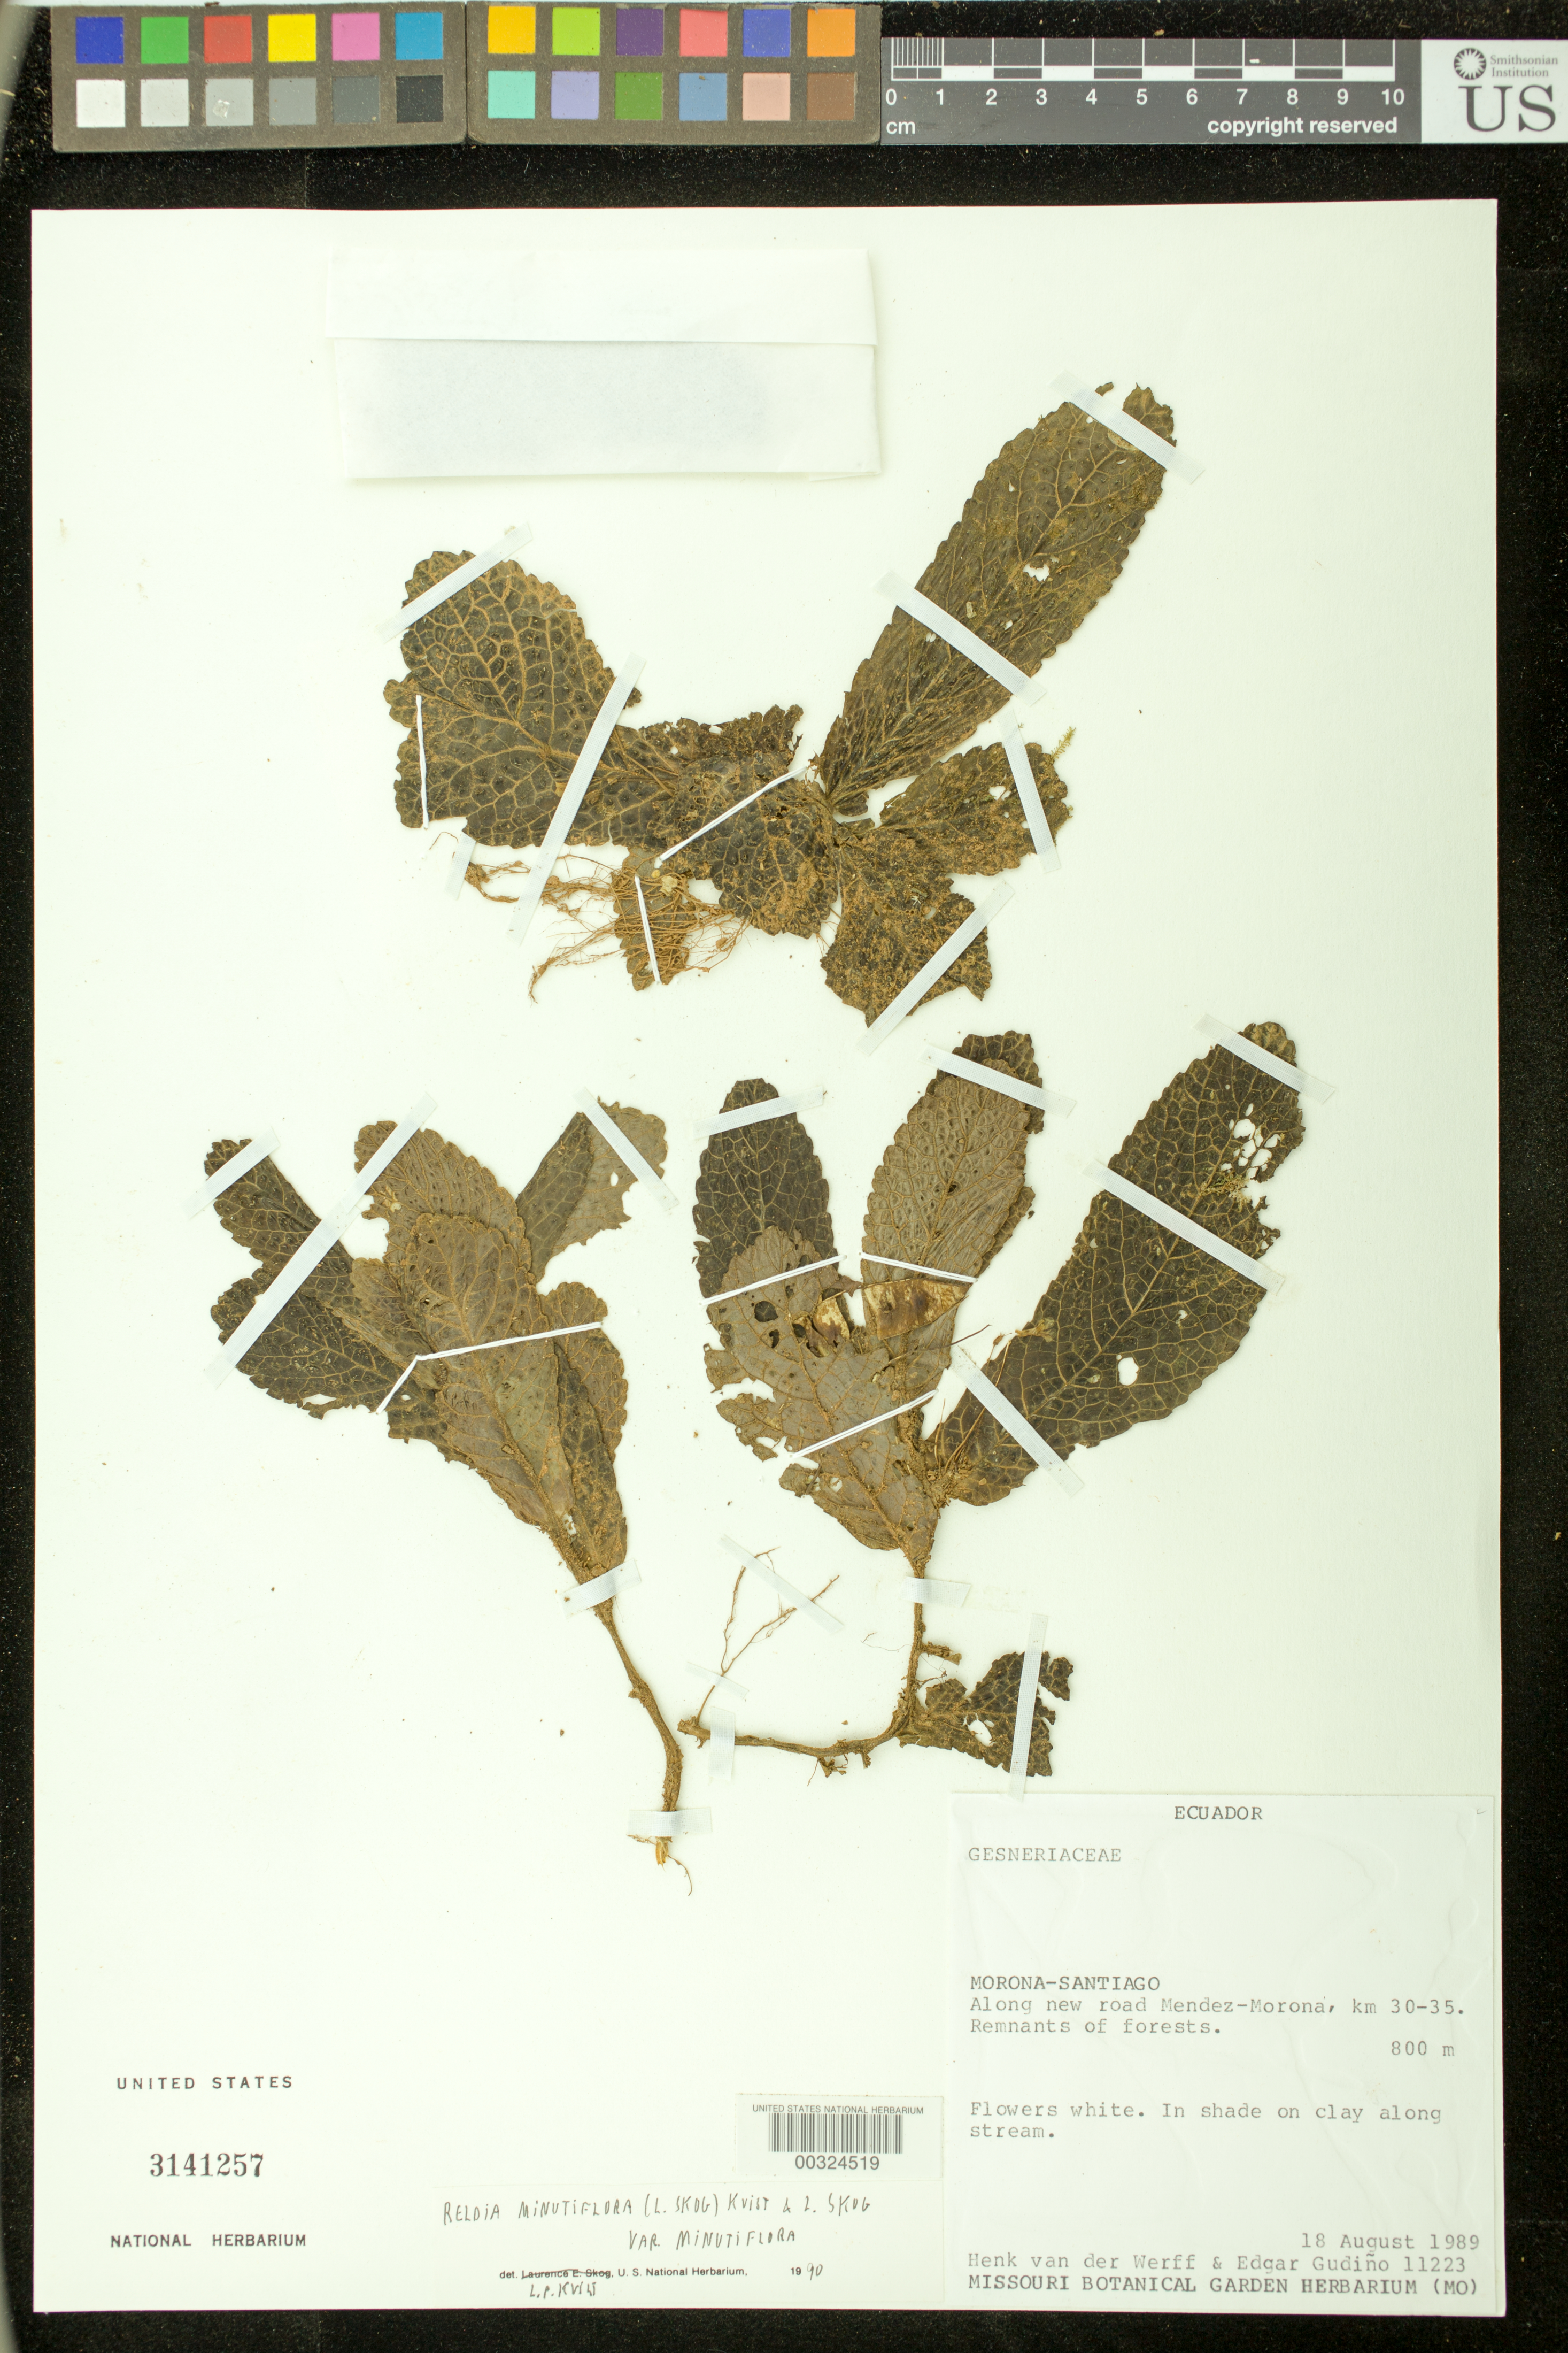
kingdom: Plantae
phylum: Tracheophyta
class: Magnoliopsida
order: Lamiales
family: Gesneriaceae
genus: Reldia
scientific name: Reldia minutiflora var. minutiflora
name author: (L.E. Skog) L.P. Kvist & L.E. Skog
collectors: H. van der Werff & E. Gudiño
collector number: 11223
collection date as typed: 18 Aug 1989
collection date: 1989-08-18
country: Ecuador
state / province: Morona-Santiago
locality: Along new road Mendez-Morona, km 30-35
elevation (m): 800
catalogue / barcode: US 3141257